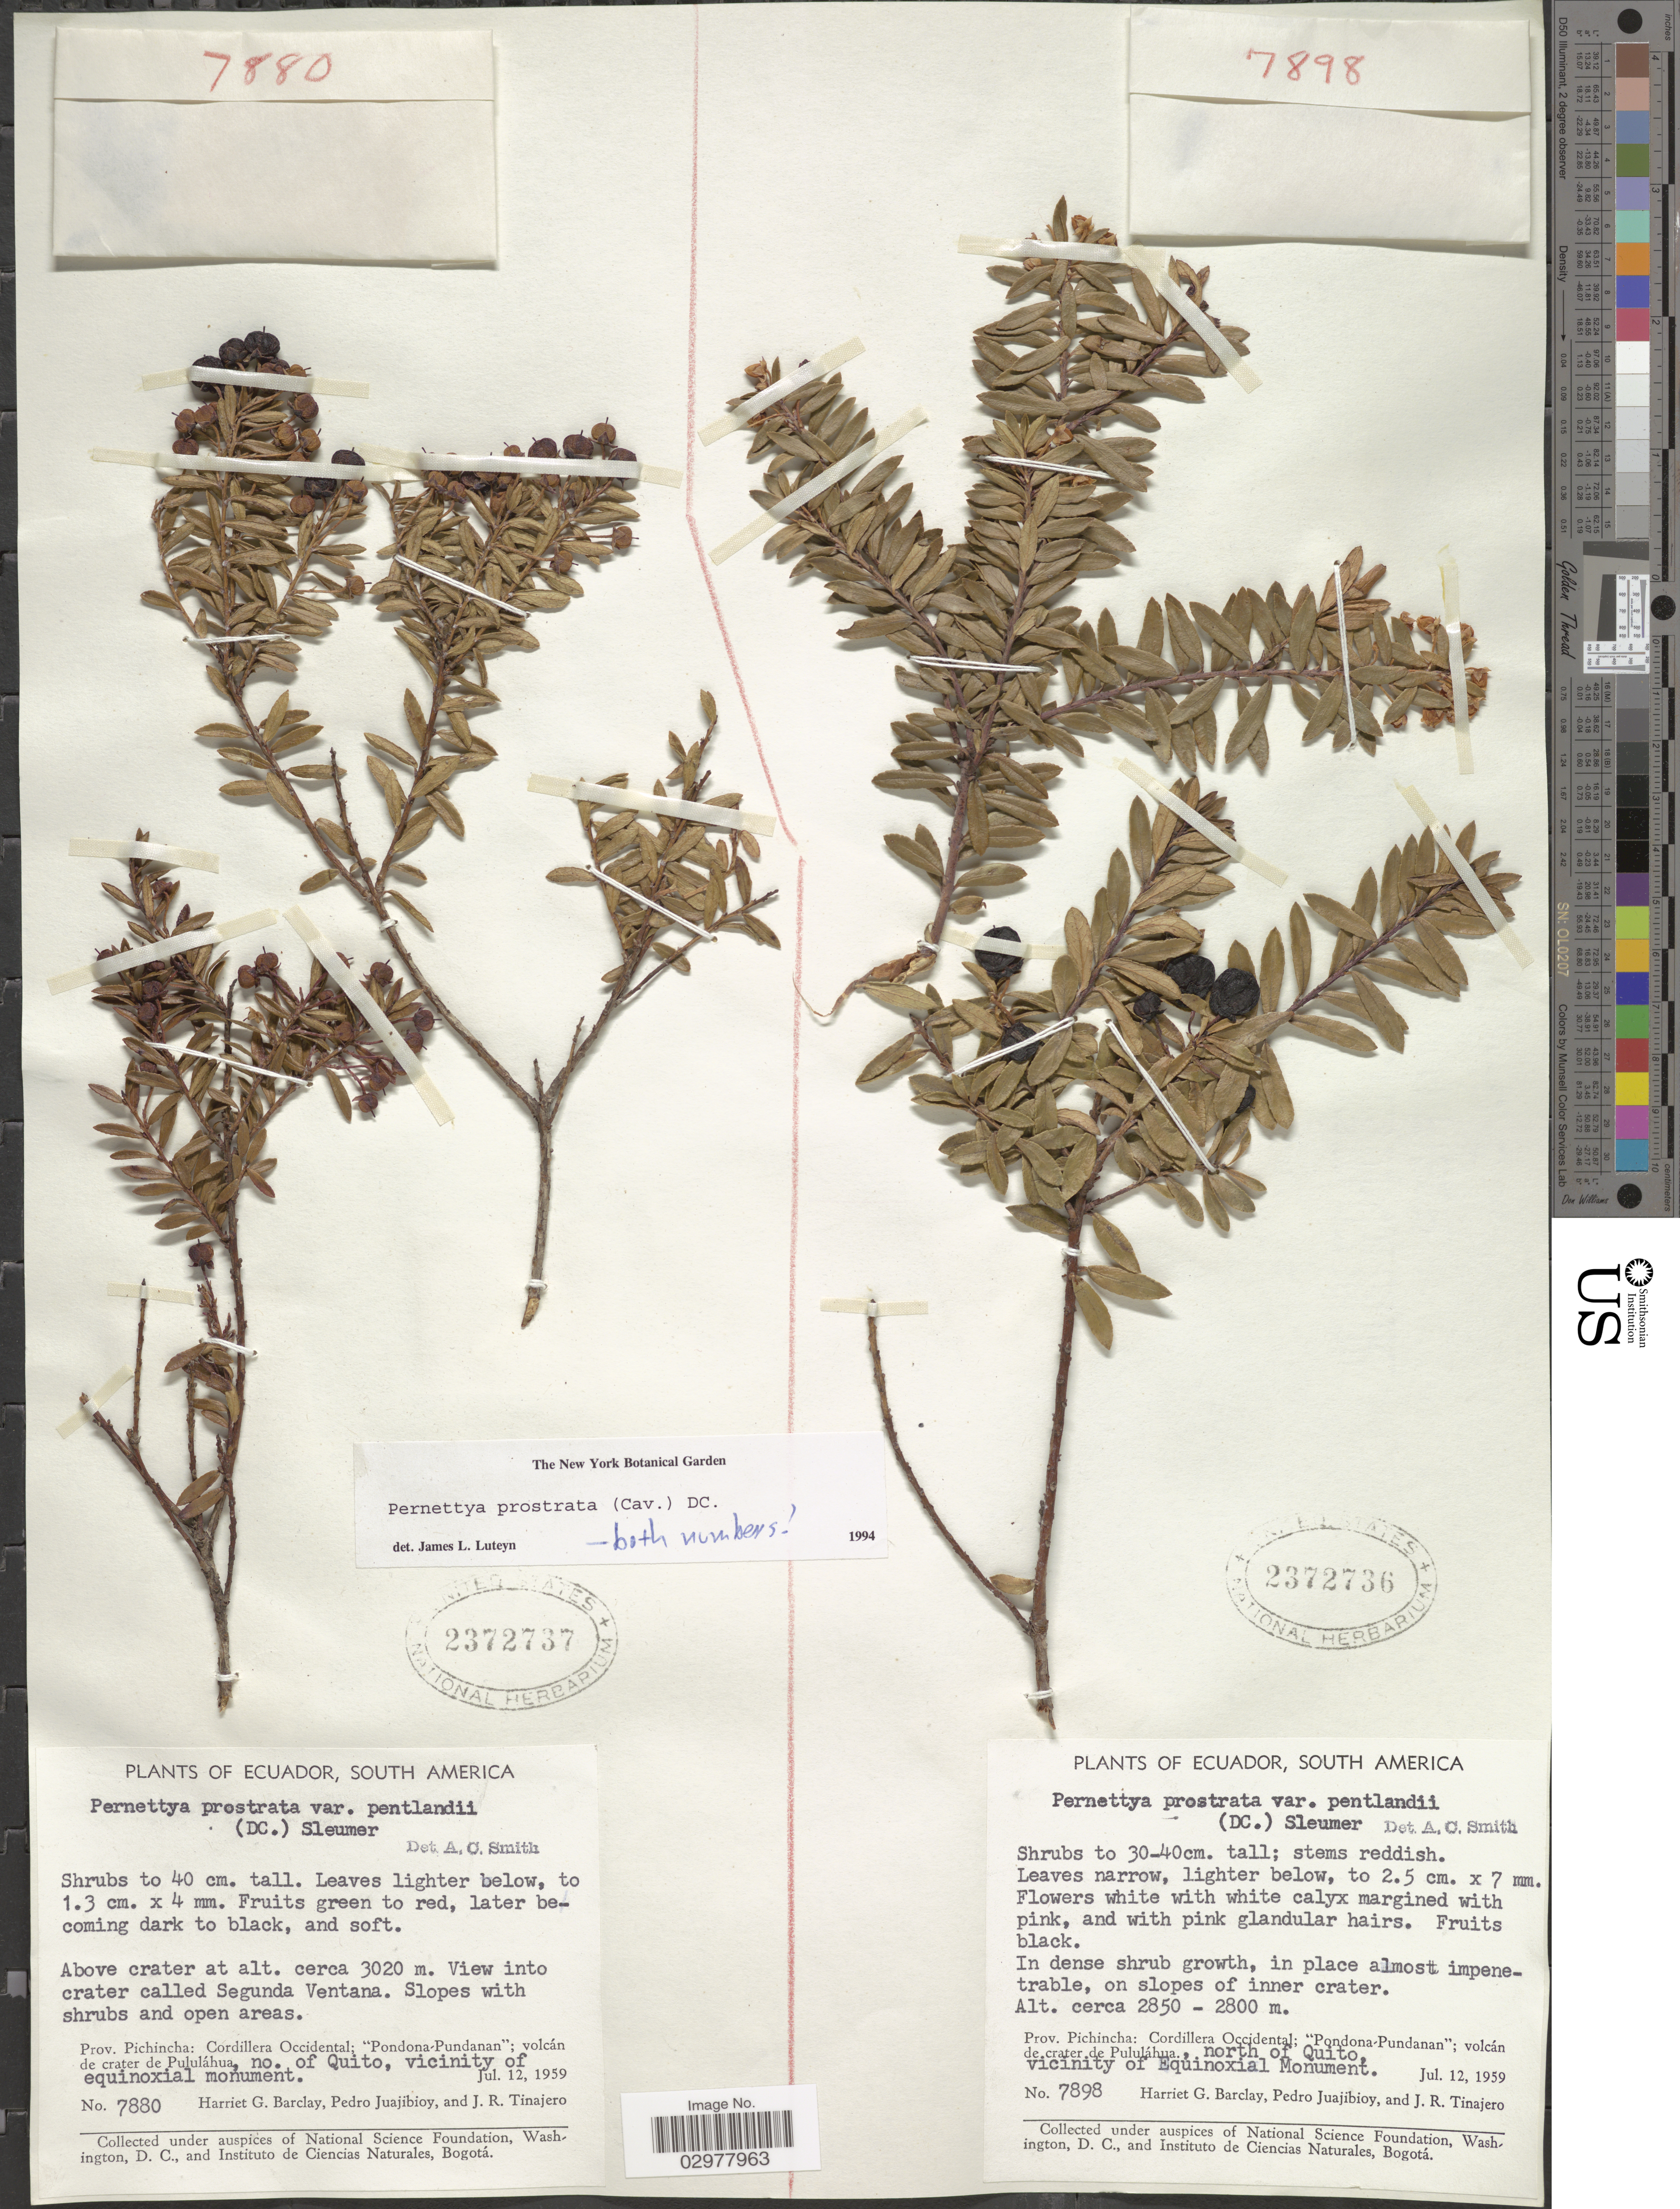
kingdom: Plantae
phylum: Tracheophyta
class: Magnoliopsida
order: Ericales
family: Ericaceae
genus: Pernettya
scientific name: Pernettya prostrata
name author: (Cav.) DC.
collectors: H. G. Barclay, P. Juajibioy & J. Tinajero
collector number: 7898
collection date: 1959-07-12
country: Ecuador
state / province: Pichincha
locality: On slopes of inner crater. Cordillera Occidental; "Pondona-Pundanan"; volcán de crater de Pululáhua, north of Quito, vicinity of Equinoxial Monument.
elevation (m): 2800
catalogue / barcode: US 2372736